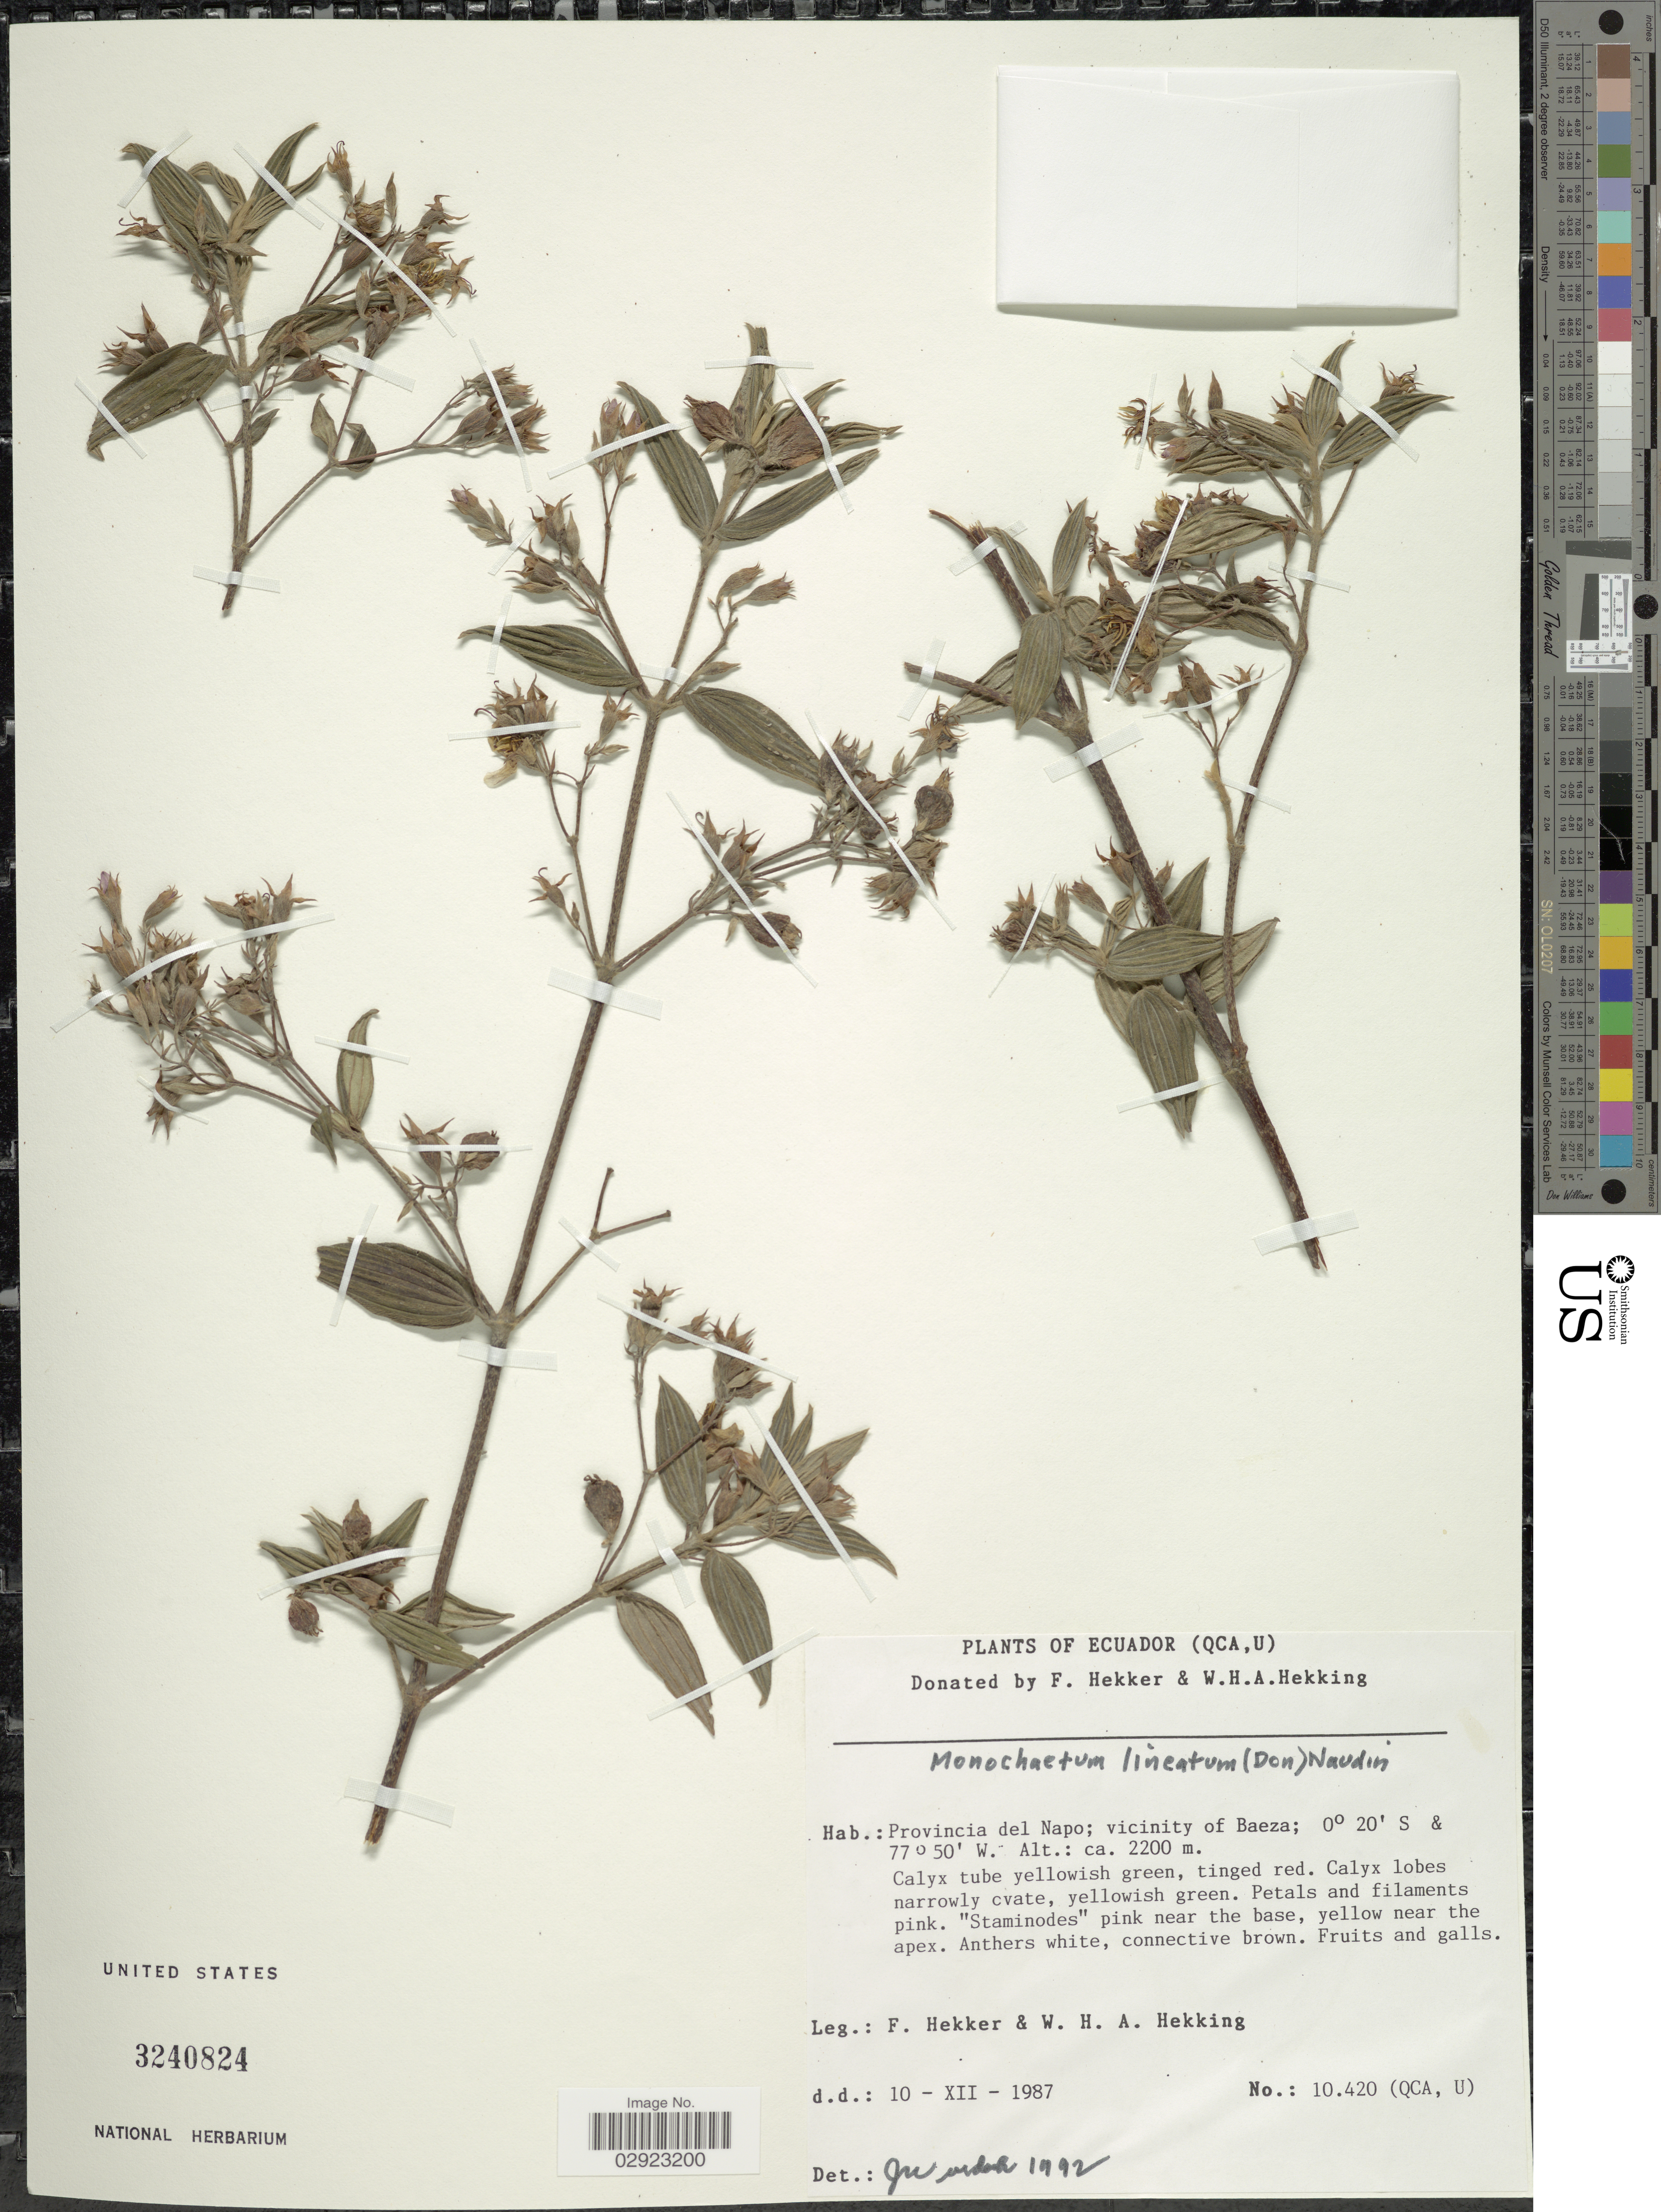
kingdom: Plantae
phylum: Tracheophyta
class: Magnoliopsida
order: Myrtales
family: Melastomataceae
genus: Monochaetum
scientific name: Monochaetum lineatum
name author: (D. Don) Naudin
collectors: F. Hekker & W. H. A. Hekking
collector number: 10420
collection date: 1987-12-10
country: Ecuador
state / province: Napo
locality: Provincia del Napo; vicinity of Baeza.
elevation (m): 2200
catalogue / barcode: US 3240824